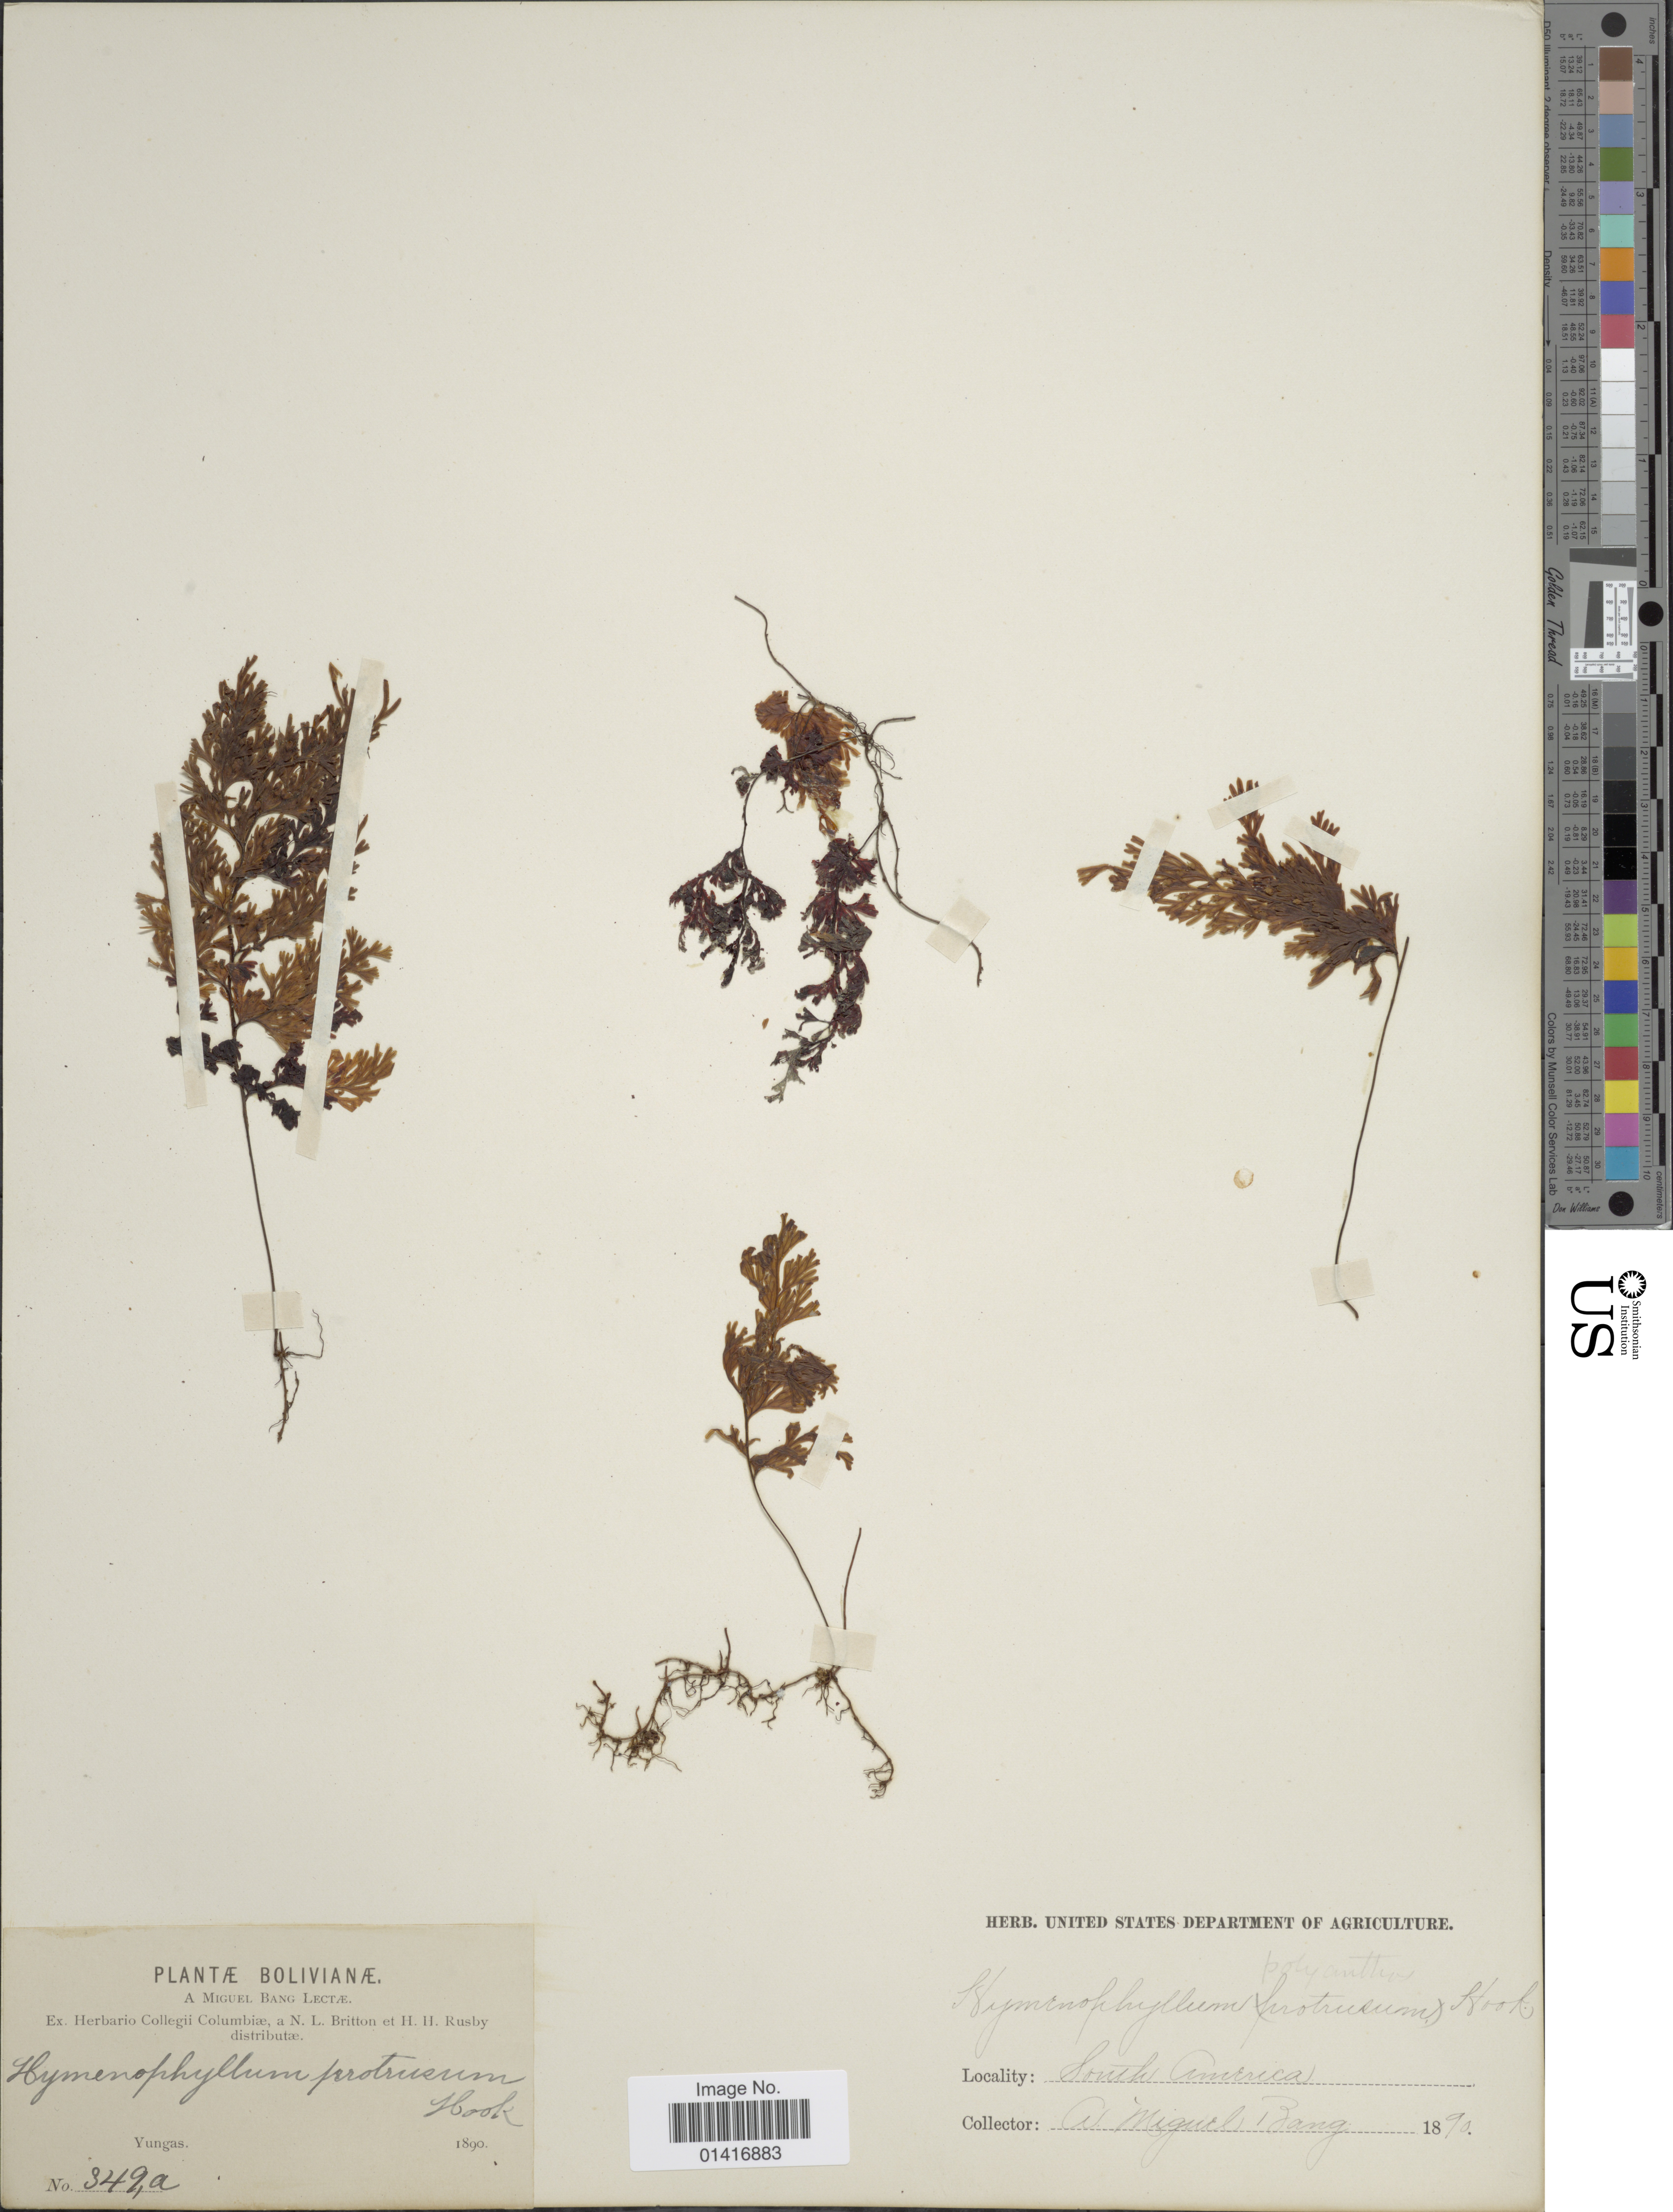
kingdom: Plantae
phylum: Tracheophyta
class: Polypodiopsida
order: Hymenophyllales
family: Hymenophyllaceae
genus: Hymenophyllum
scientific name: Hymenophyllum polyanthos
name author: (Sw.) Sw.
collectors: M. Bang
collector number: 349 a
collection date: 1890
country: Bolivia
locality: Yungas